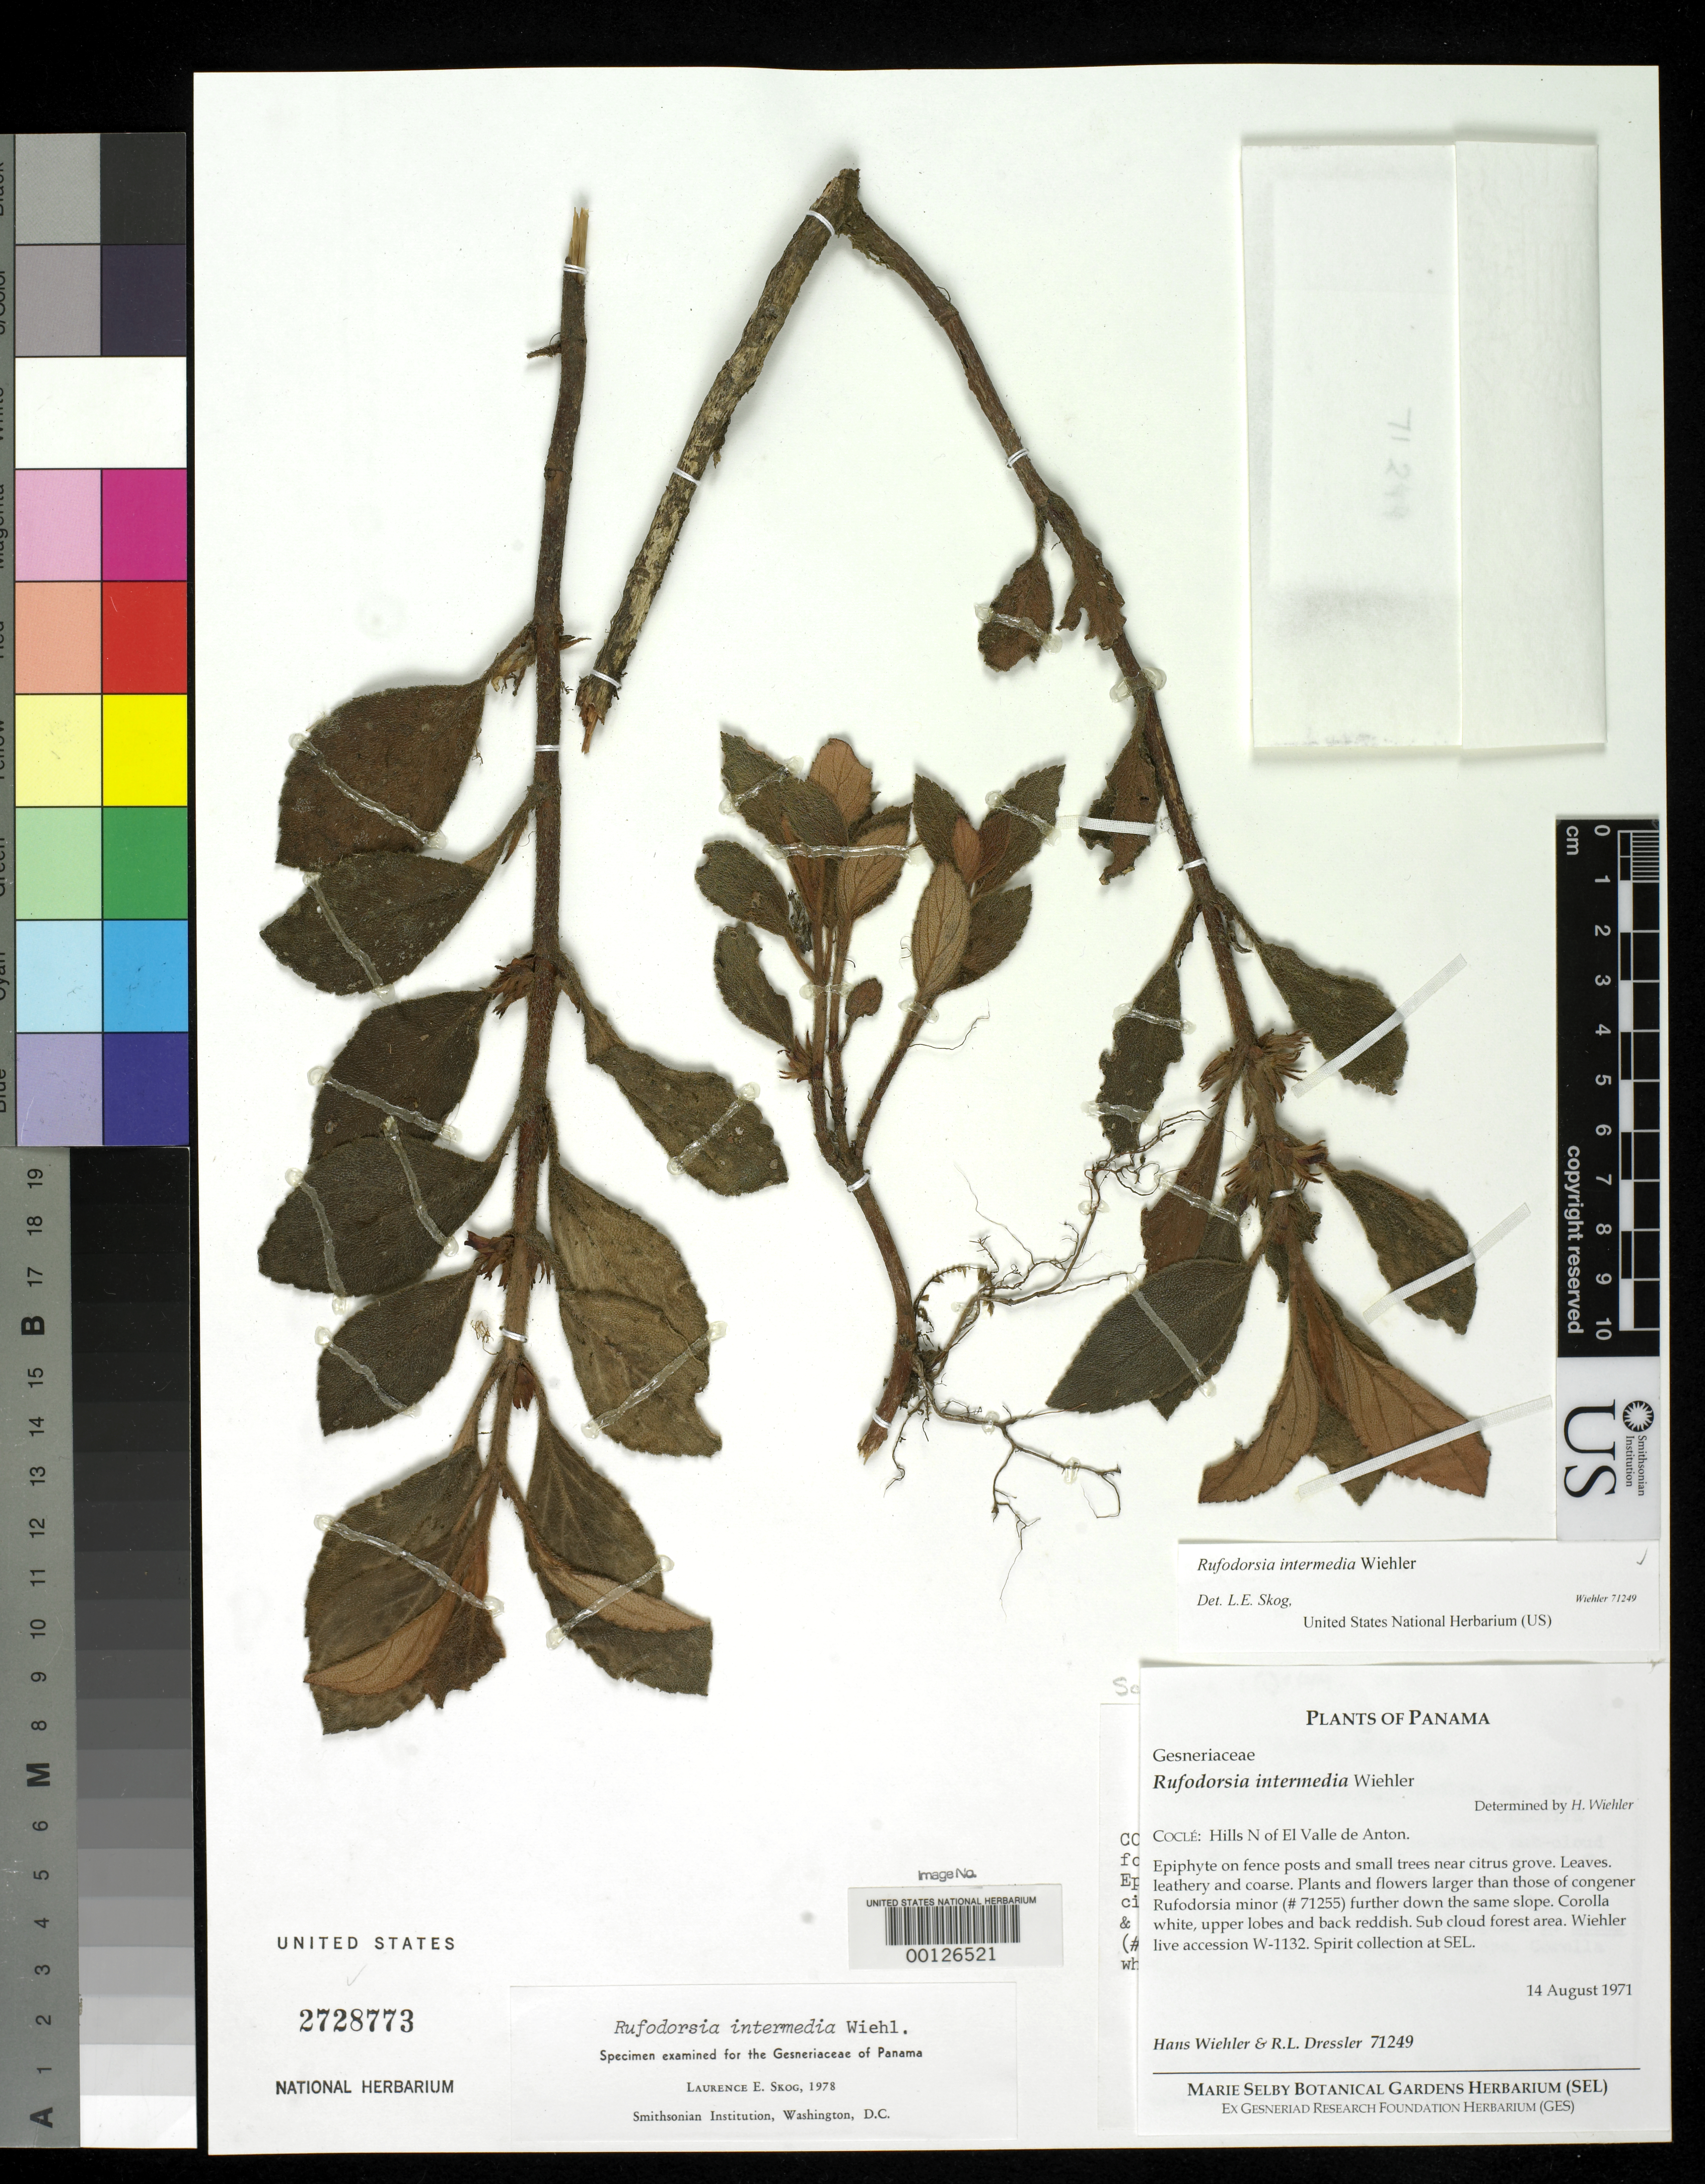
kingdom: Plantae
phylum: Tracheophyta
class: Magnoliopsida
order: Lamiales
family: Gesneriaceae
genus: Rufodorsia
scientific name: Rufodorsia intermedia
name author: Wiehler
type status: Holotype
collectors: H. J. Wiehler & R. Dressler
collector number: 71249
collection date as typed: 14 Aug 1971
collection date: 1971-08-14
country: Panama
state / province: Coclé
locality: North of el Valle De Anton.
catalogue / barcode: US 2728773